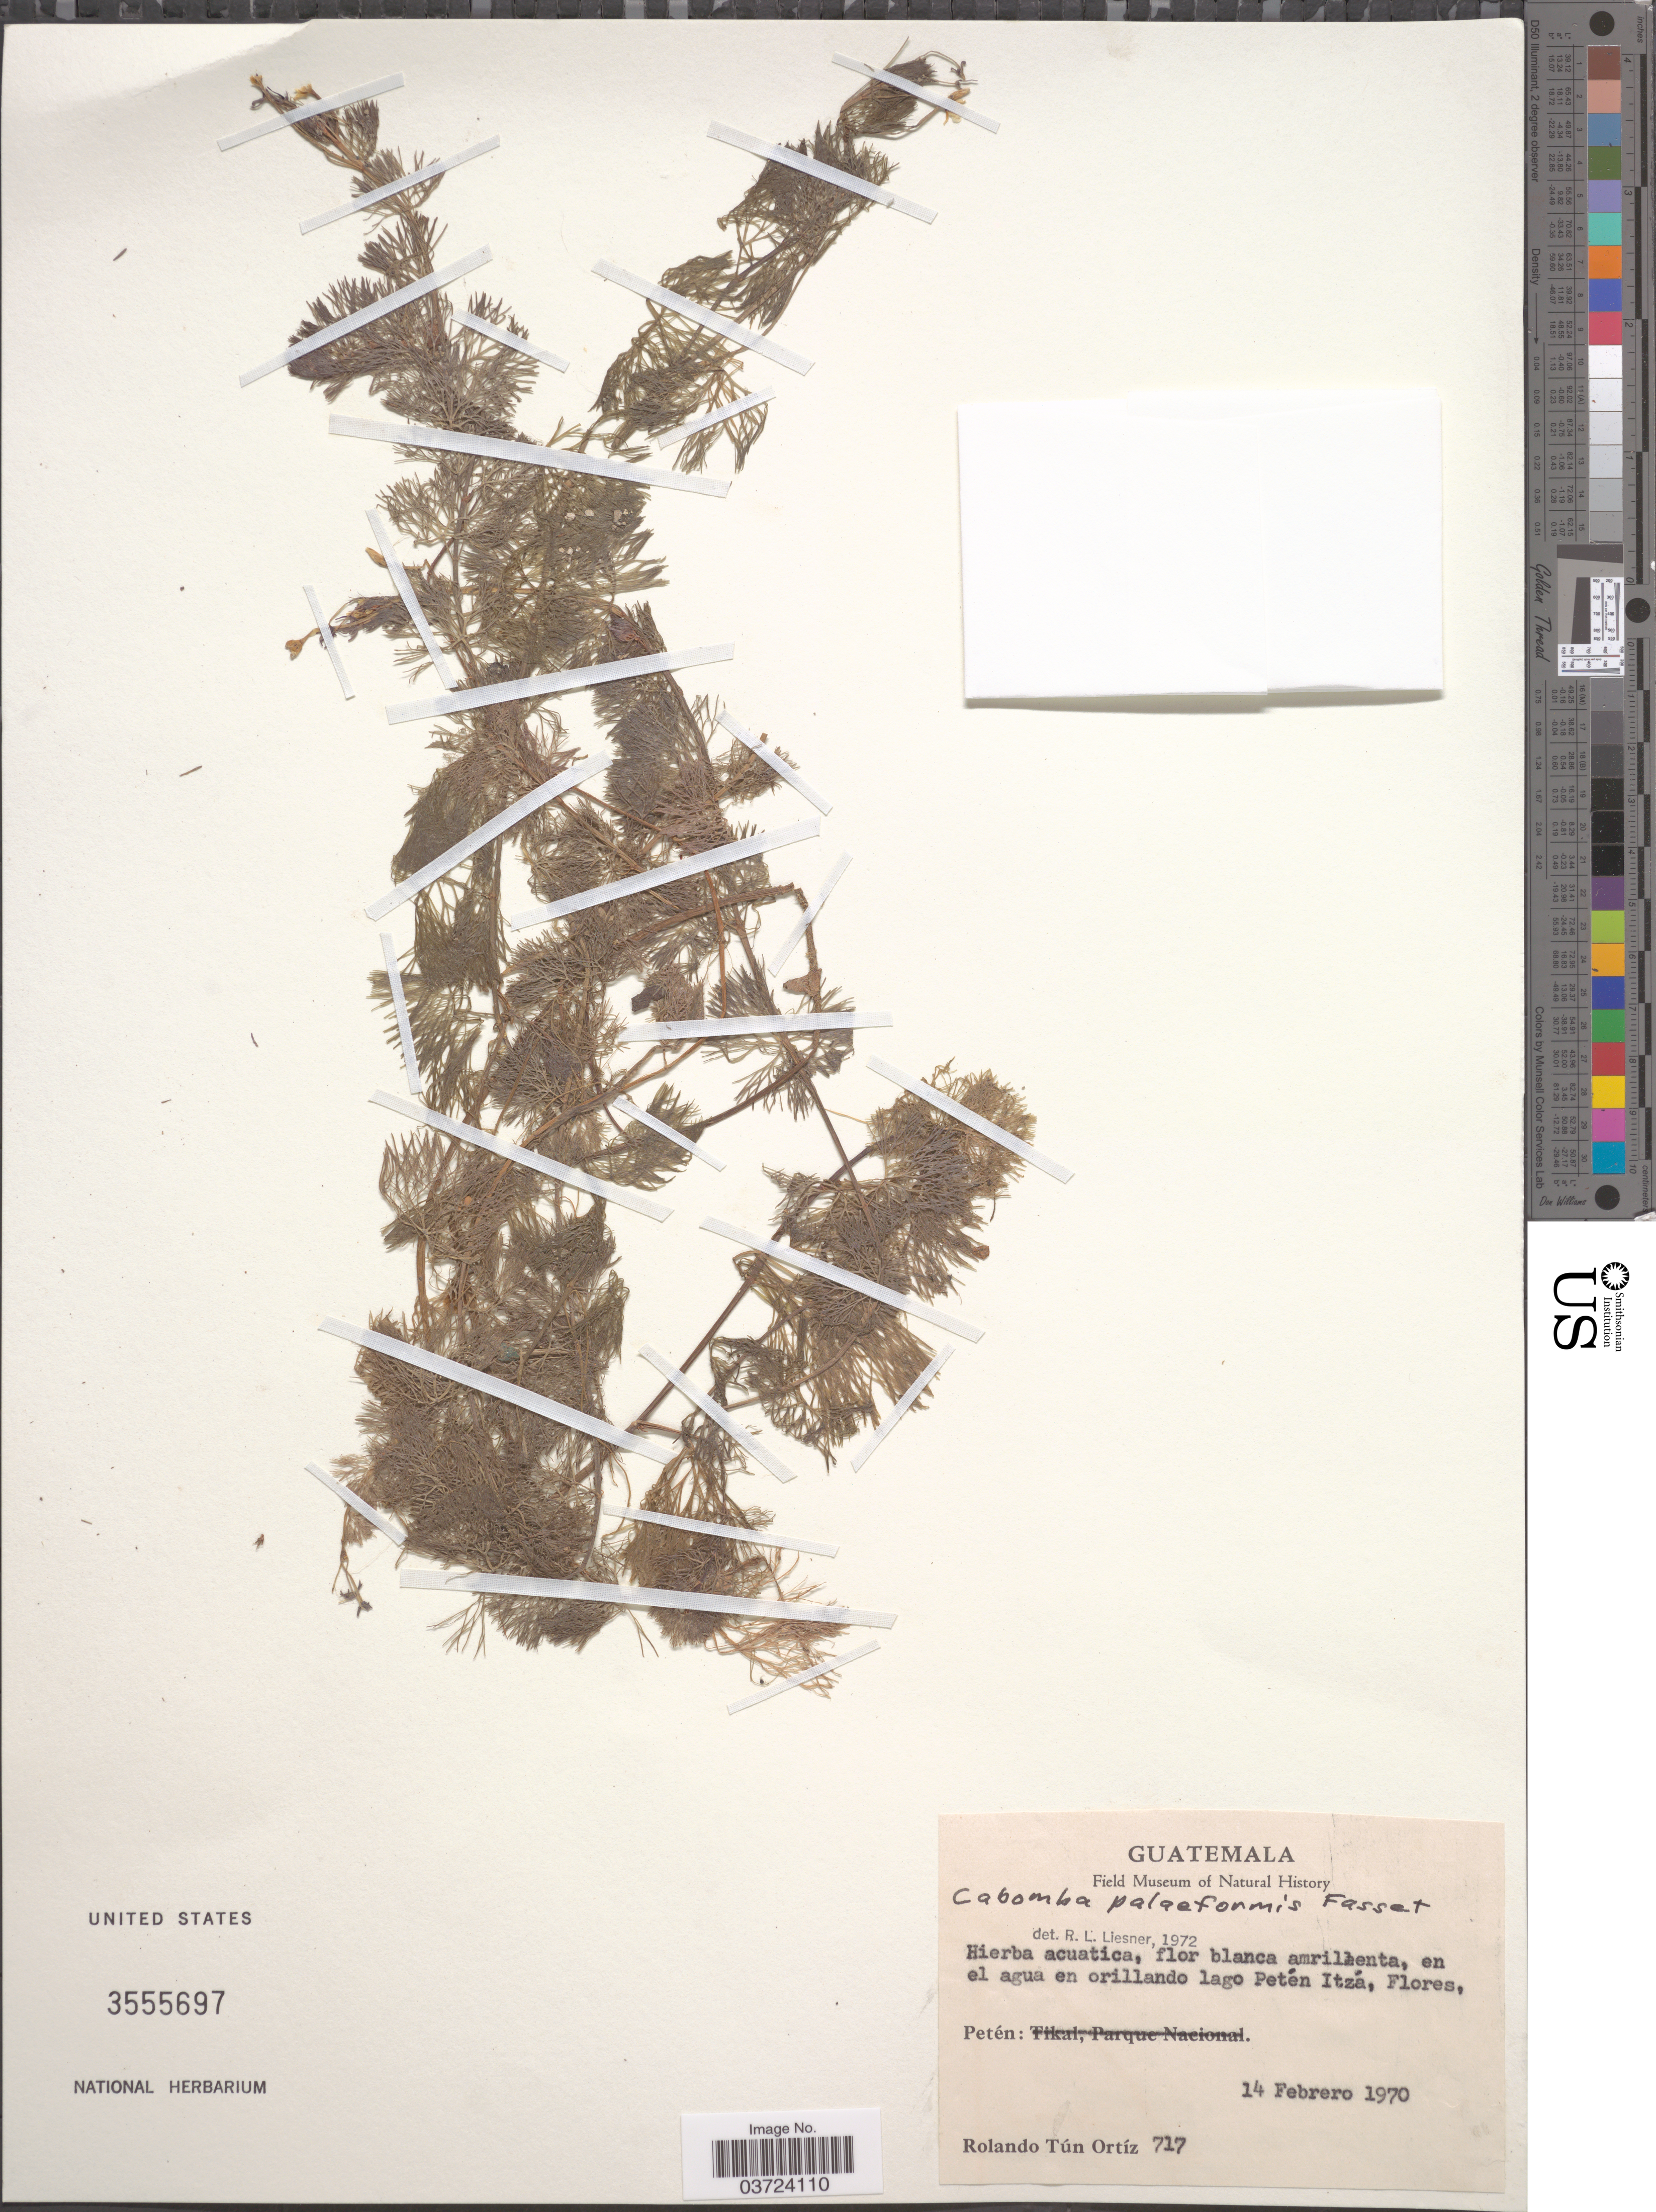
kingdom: Plantae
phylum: Tracheophyta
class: Magnoliopsida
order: Nymphaeales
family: Cabombaceae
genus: Cabomba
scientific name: Cabomba palaeformis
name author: Fassett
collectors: R. T. Ortíz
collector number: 717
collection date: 1970-02-14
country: Guatemala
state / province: El Peten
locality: En el agua en orillando lago Petén Itzá.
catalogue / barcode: US 3555697